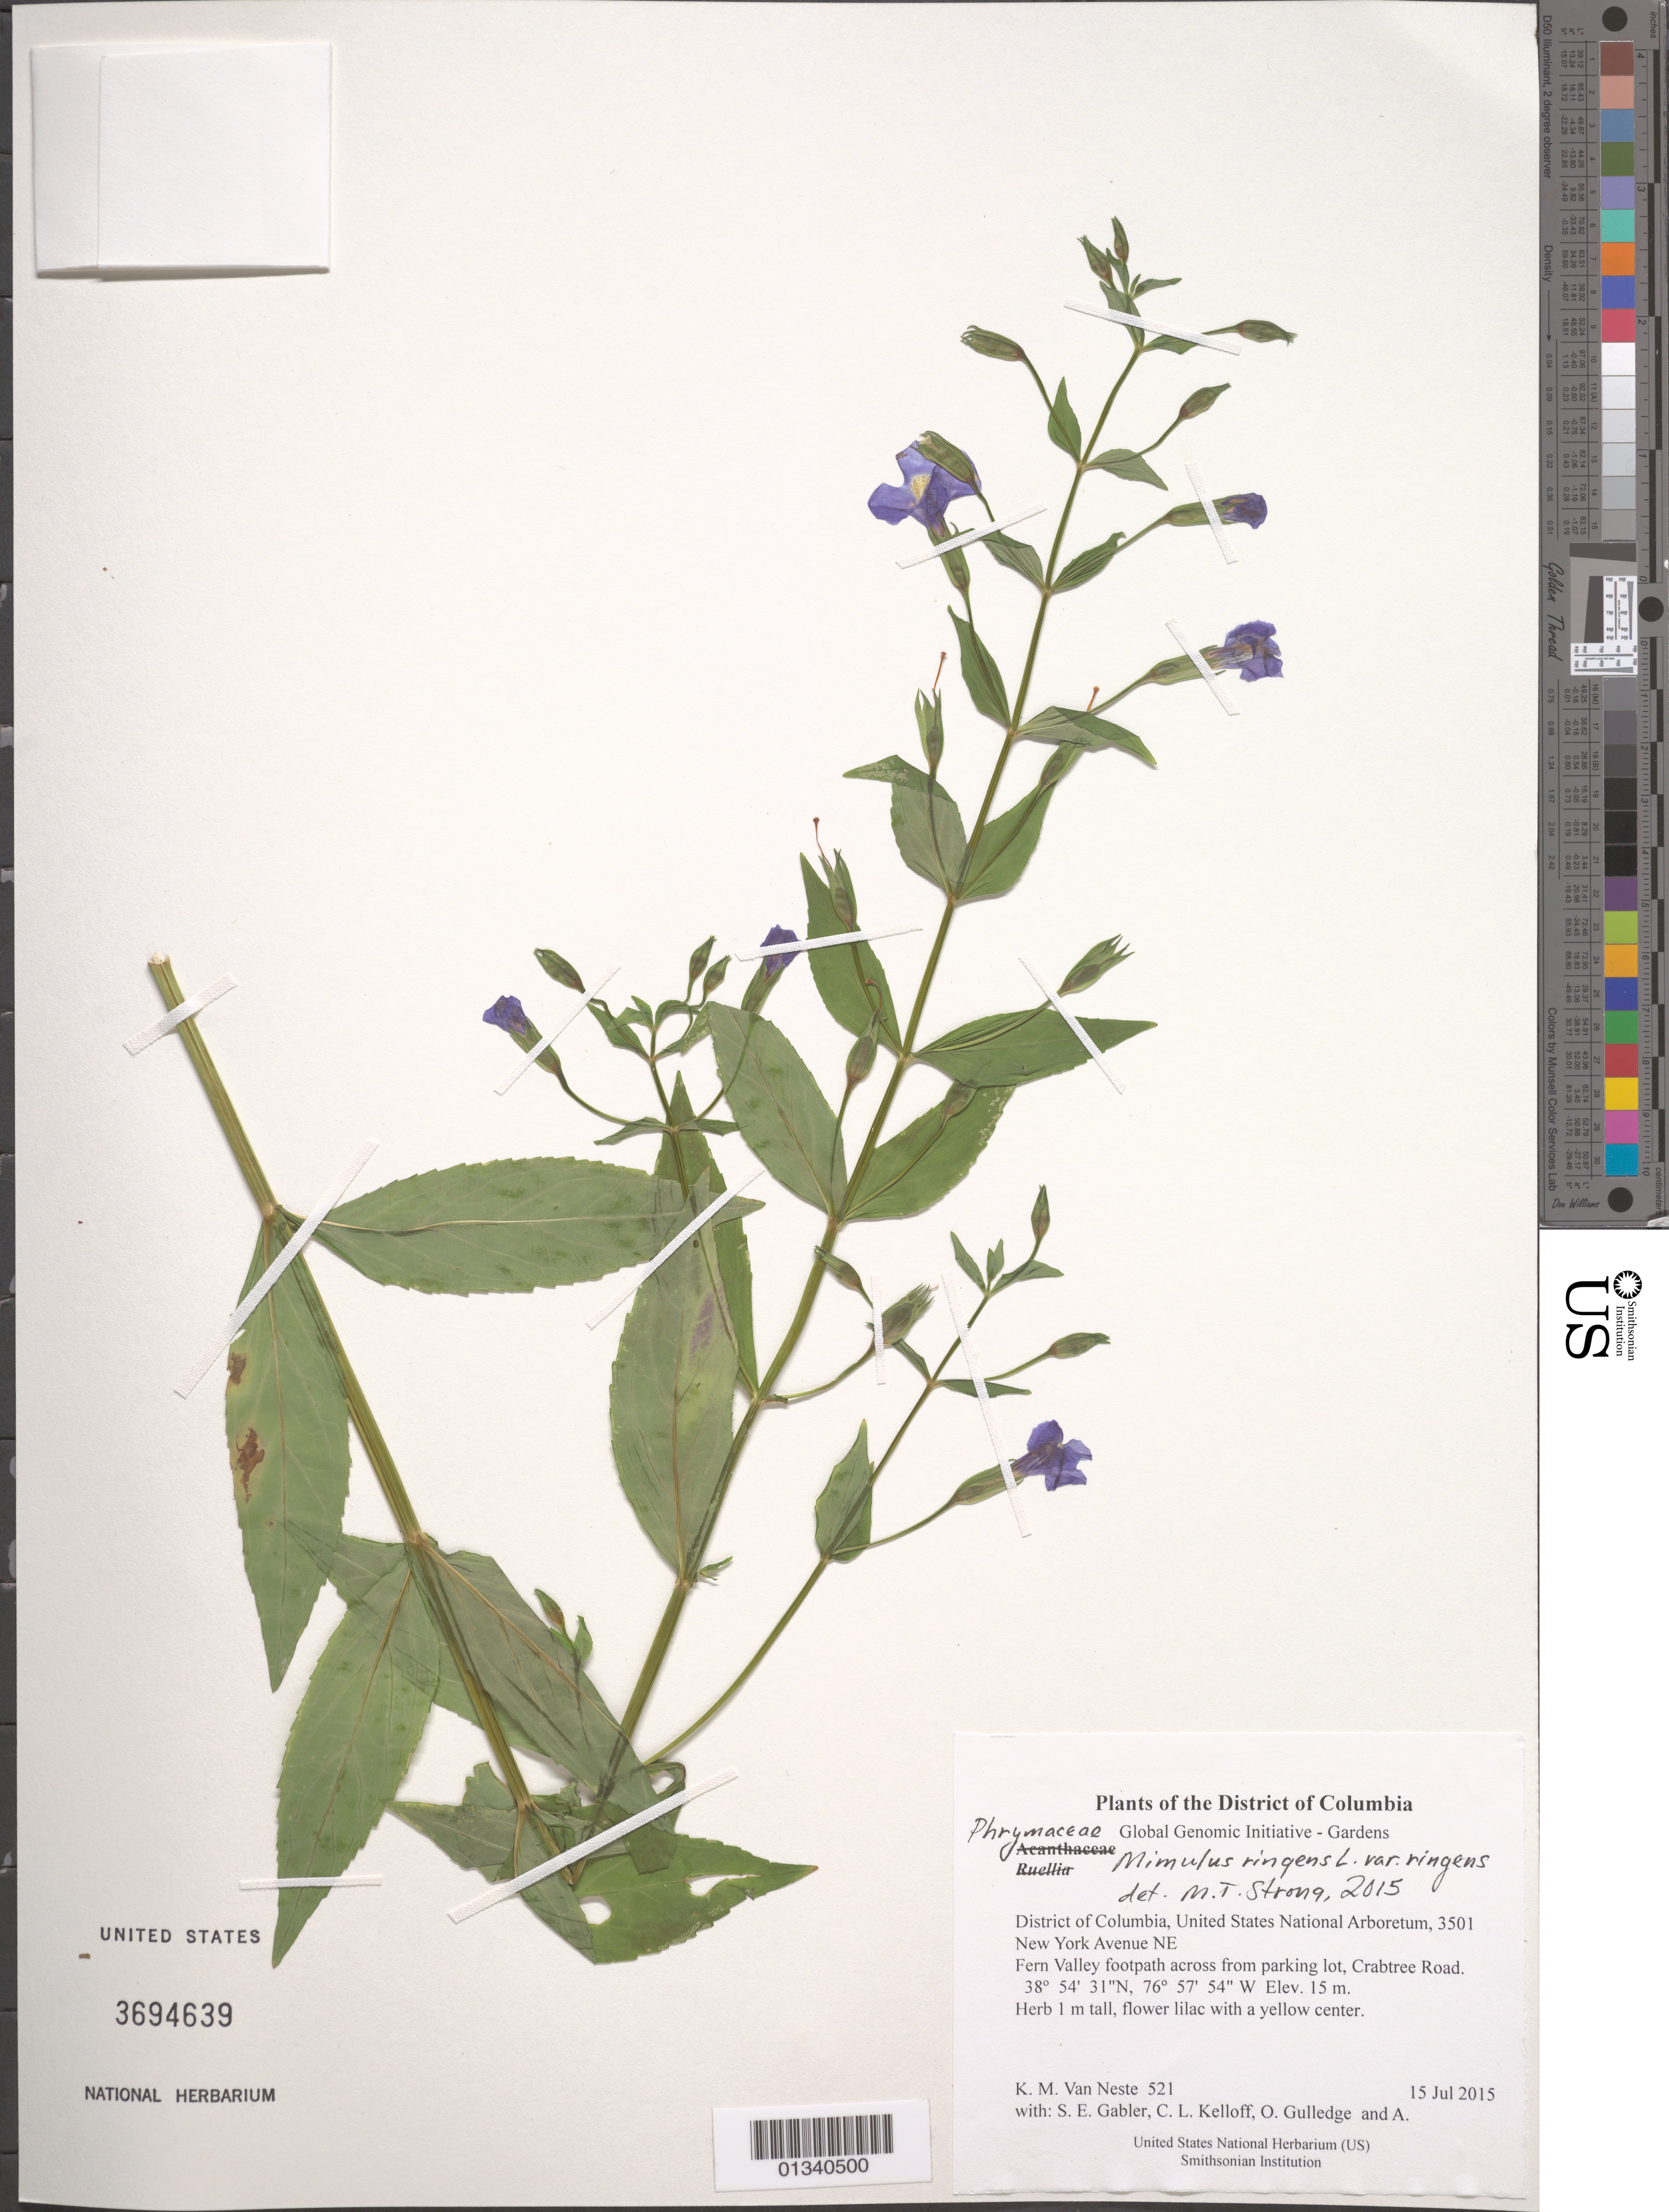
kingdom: Plantae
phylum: Tracheophyta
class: Magnoliopsida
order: Lamiales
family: Phrymaceae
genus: Mimulus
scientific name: Mimulus ringens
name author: L.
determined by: Strong, M. T., (US), Smithsonian Institution - National Museum of Natural History (UNITED STATES)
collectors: K. M. Van Neste, S. E. Gabler, C. L. Kelloff, O. Gulledge & A. Hill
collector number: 521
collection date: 2015-07-15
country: United States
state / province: District of Columbia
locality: United States National Arboretum, 3501 New York Avenue NE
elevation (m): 15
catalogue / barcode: US 3694639